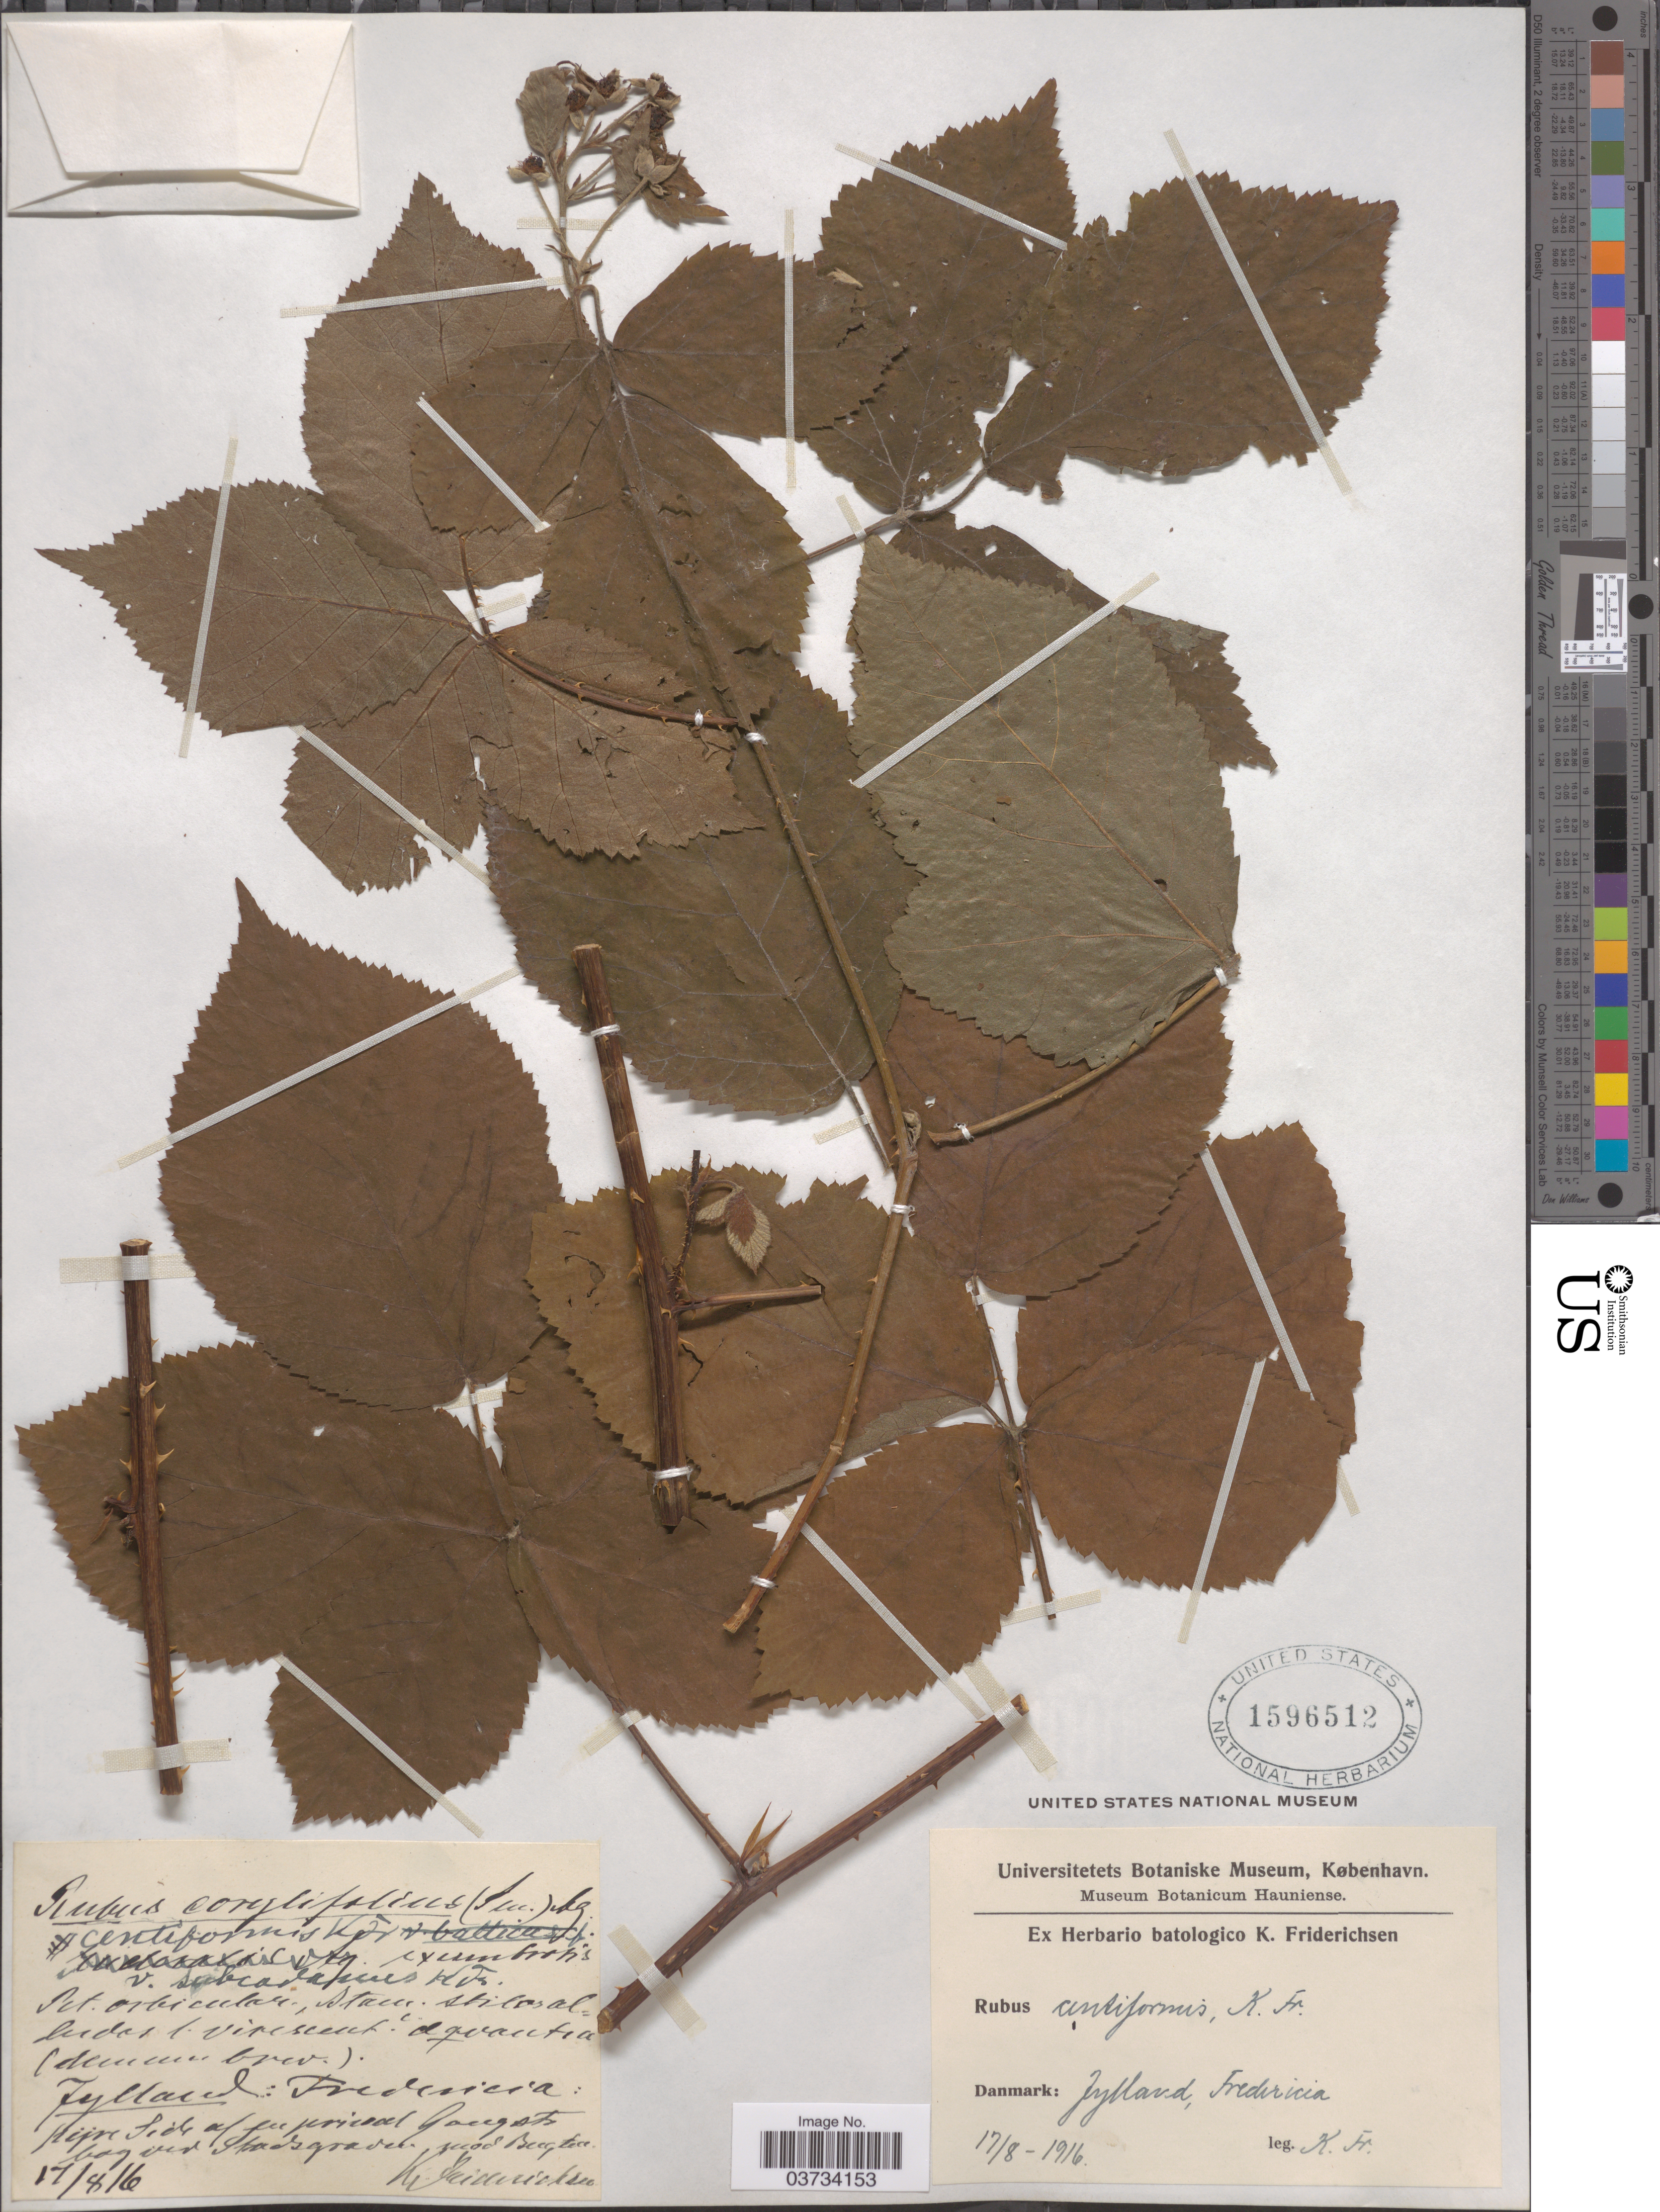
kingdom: Plantae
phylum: Tracheophyta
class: Magnoliopsida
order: Rosales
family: Rosaceae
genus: Rubus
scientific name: Rubus centiformis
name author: Frid. ex Erichsen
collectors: K. Friderichsen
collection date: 1916-08-17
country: Denmark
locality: Jylland, Fredericia.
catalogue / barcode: US 1596512